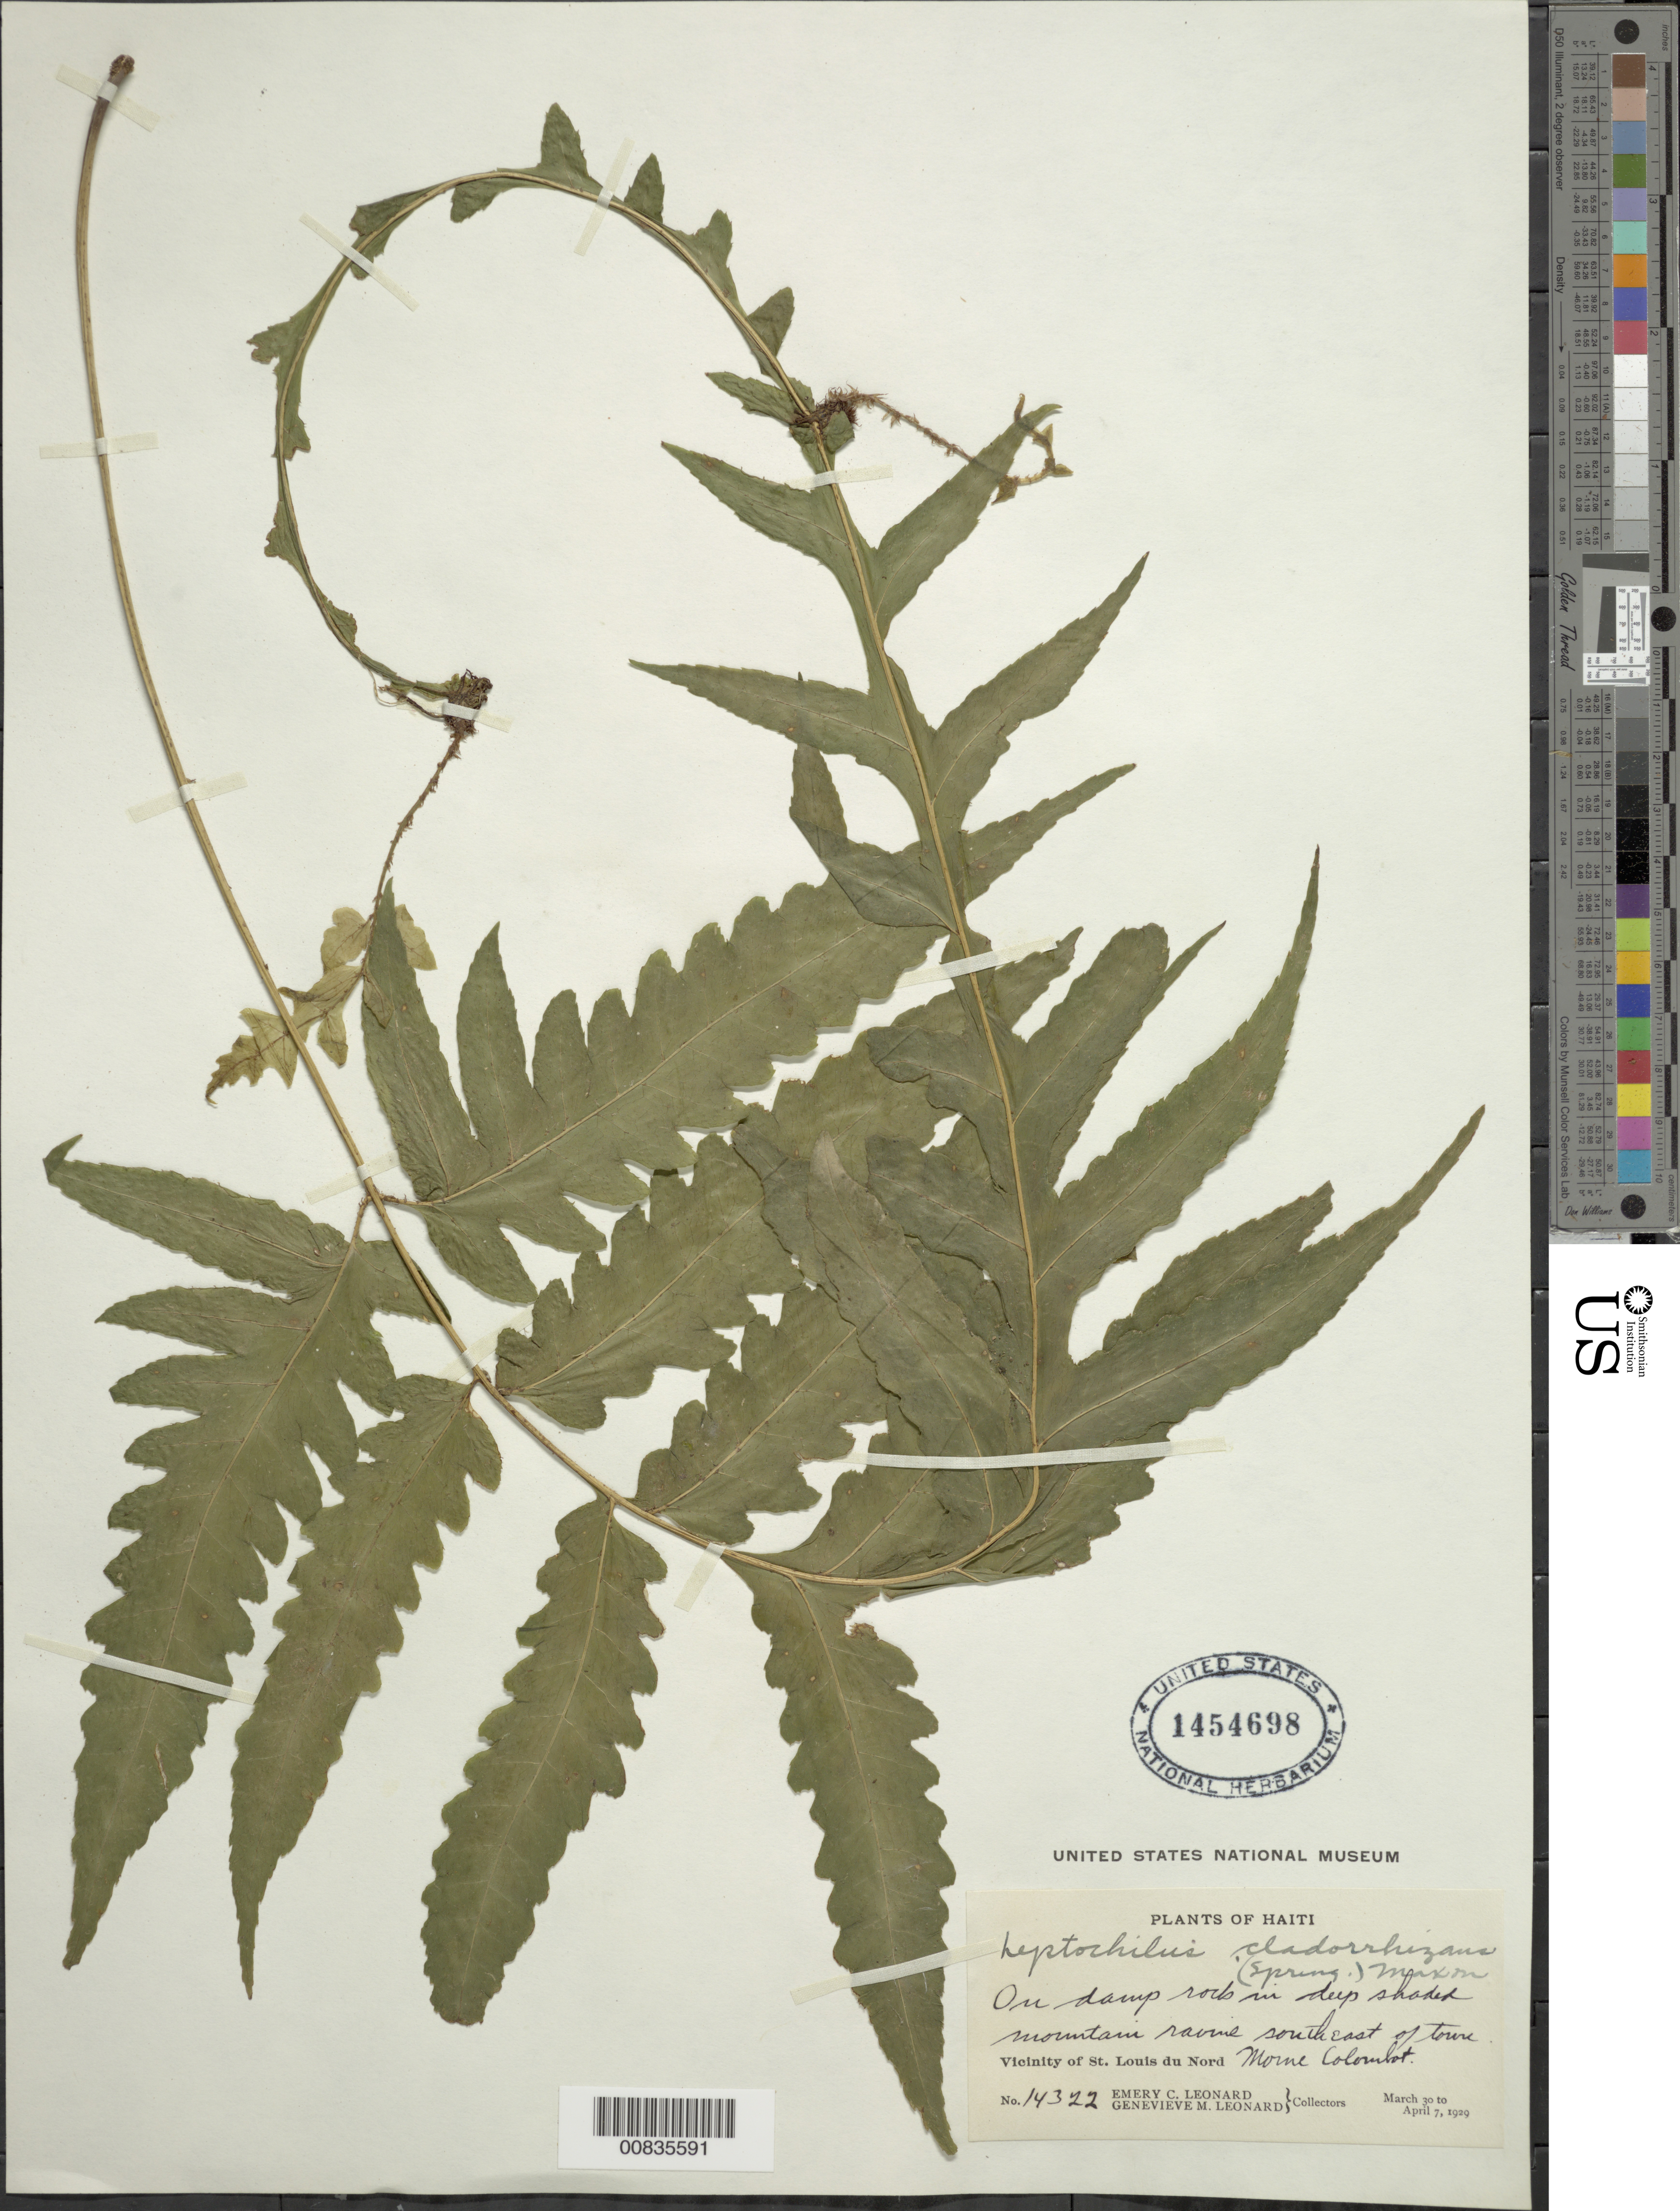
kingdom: Plantae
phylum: Tracheophyta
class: Polypodiopsida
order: Polypodiales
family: Dryopteridaceae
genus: Bolbitis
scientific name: Bolbitis portoricensis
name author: (Spreng.) Hennipman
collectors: E. C. Leonard & G. M. Leonard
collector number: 14322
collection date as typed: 30 Mar 1929 to 07 Apr 1929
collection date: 1929-03-30/1929-04-07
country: Haiti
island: Hispaniola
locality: St. Louis du Nord, SE of town; Morne Colombot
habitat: Damp rock in deep shaded mountain ravine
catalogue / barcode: US 1454698